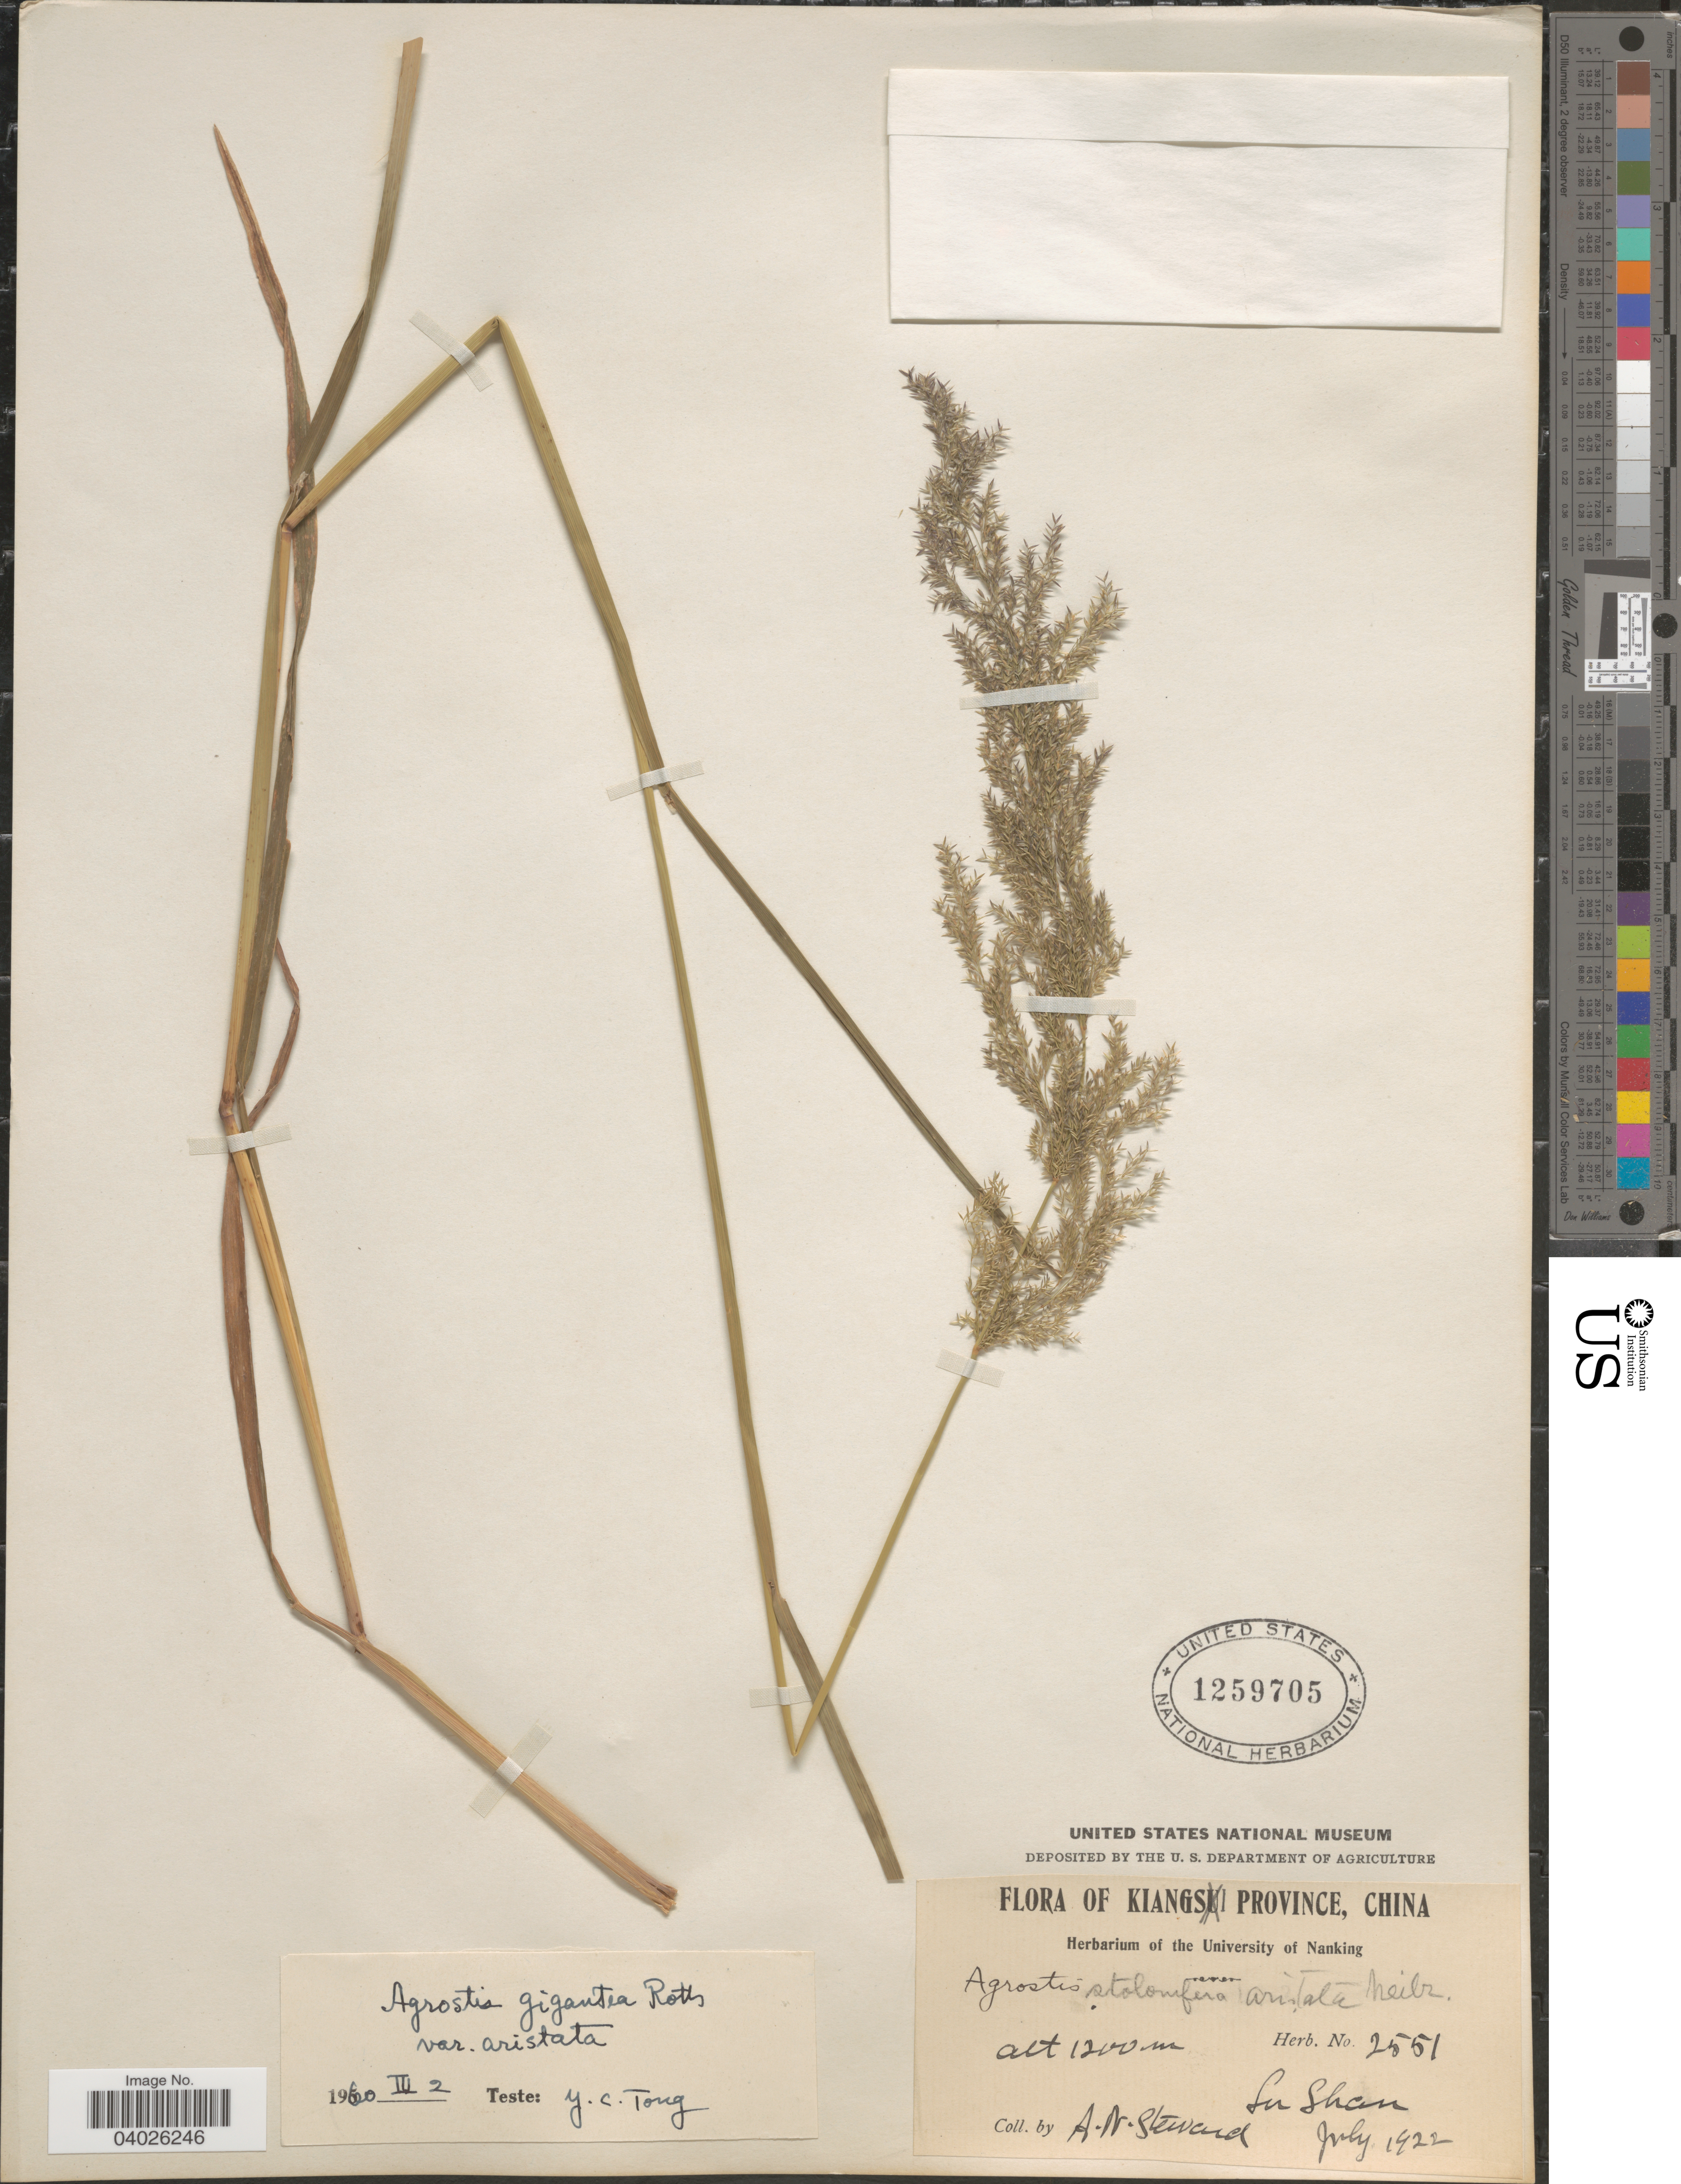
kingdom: Plantae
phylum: Tracheophyta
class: Liliopsida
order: Poales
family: Poaceae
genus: Agrostis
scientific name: Agrostis gigantea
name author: Roth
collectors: A. N. Steward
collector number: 2551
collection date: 1922-07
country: China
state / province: Jiangxi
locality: Kiangsi Province. Lu Shan.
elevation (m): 1200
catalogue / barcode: US 1259705